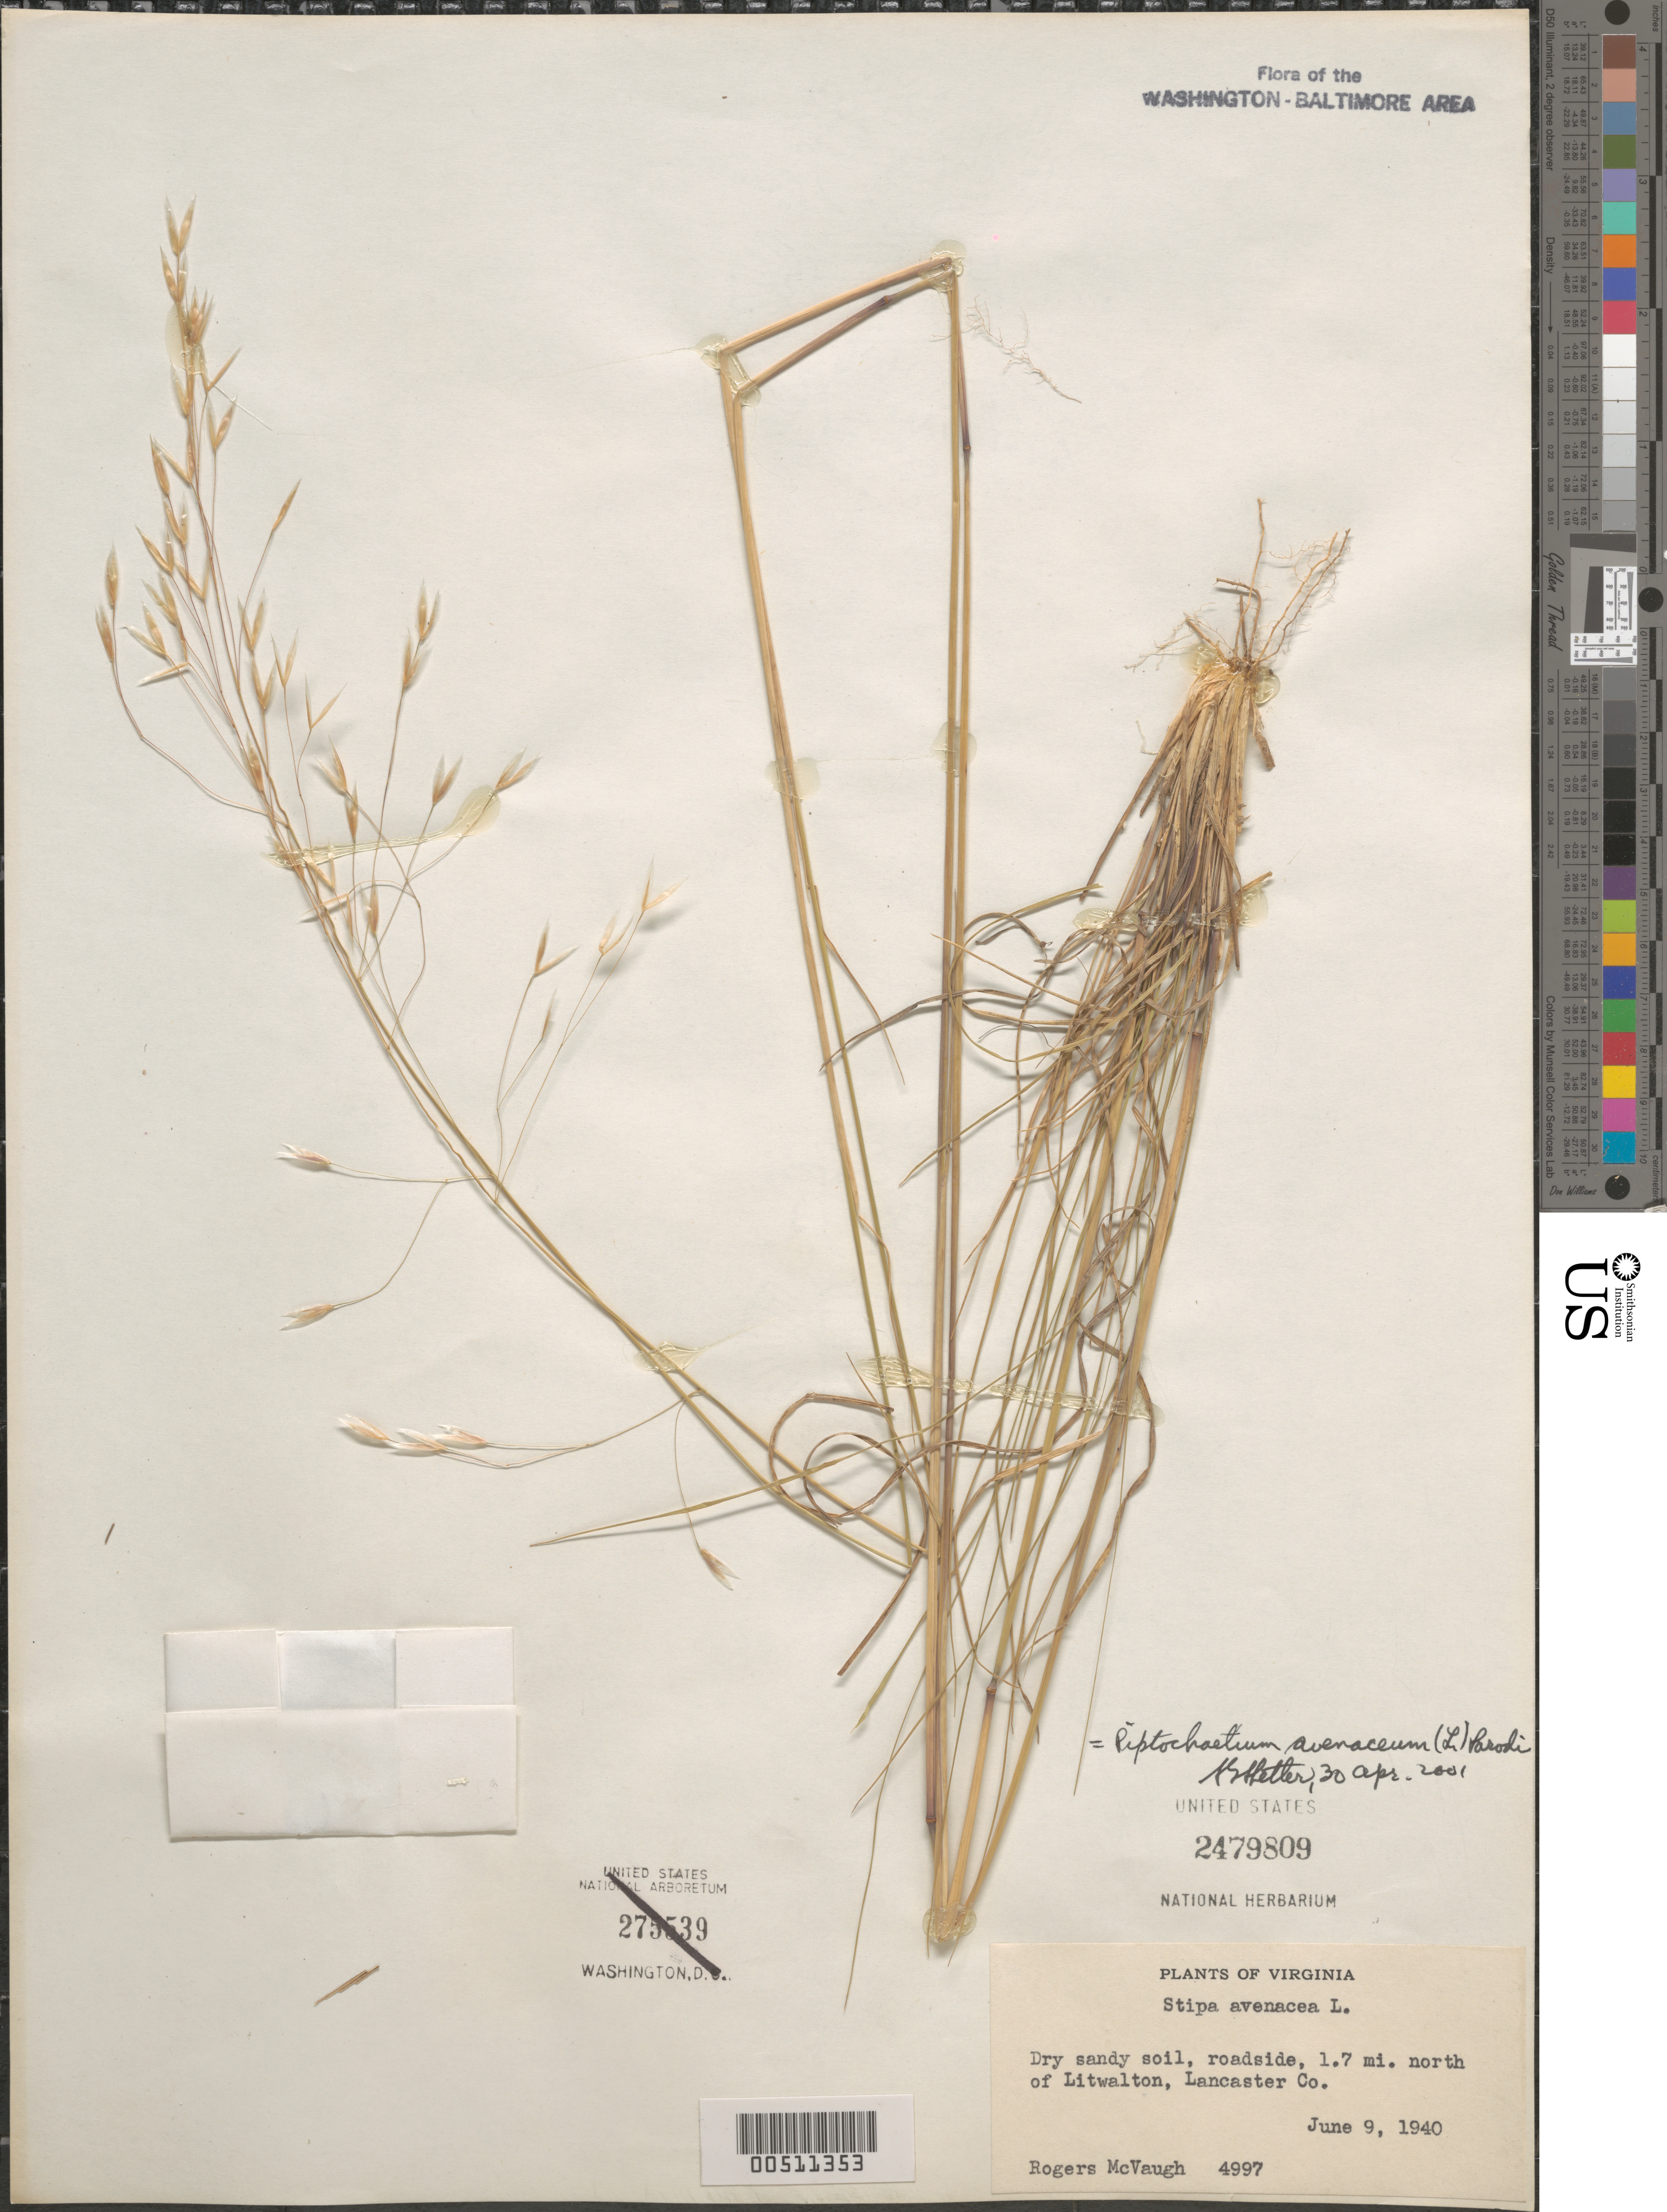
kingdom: Plantae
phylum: Tracheophyta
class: Liliopsida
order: Poales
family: Poaceae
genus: Piptochaetium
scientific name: Piptochaetium avenaceum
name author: (L.) Parodi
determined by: Shetler, Stanwyn G., (US), NMNH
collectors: R. McVaugh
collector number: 4997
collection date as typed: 09 Jun 1940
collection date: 1940-06-09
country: United States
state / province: Virginia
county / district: Lancaster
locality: N of Litwalton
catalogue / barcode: US 2479809